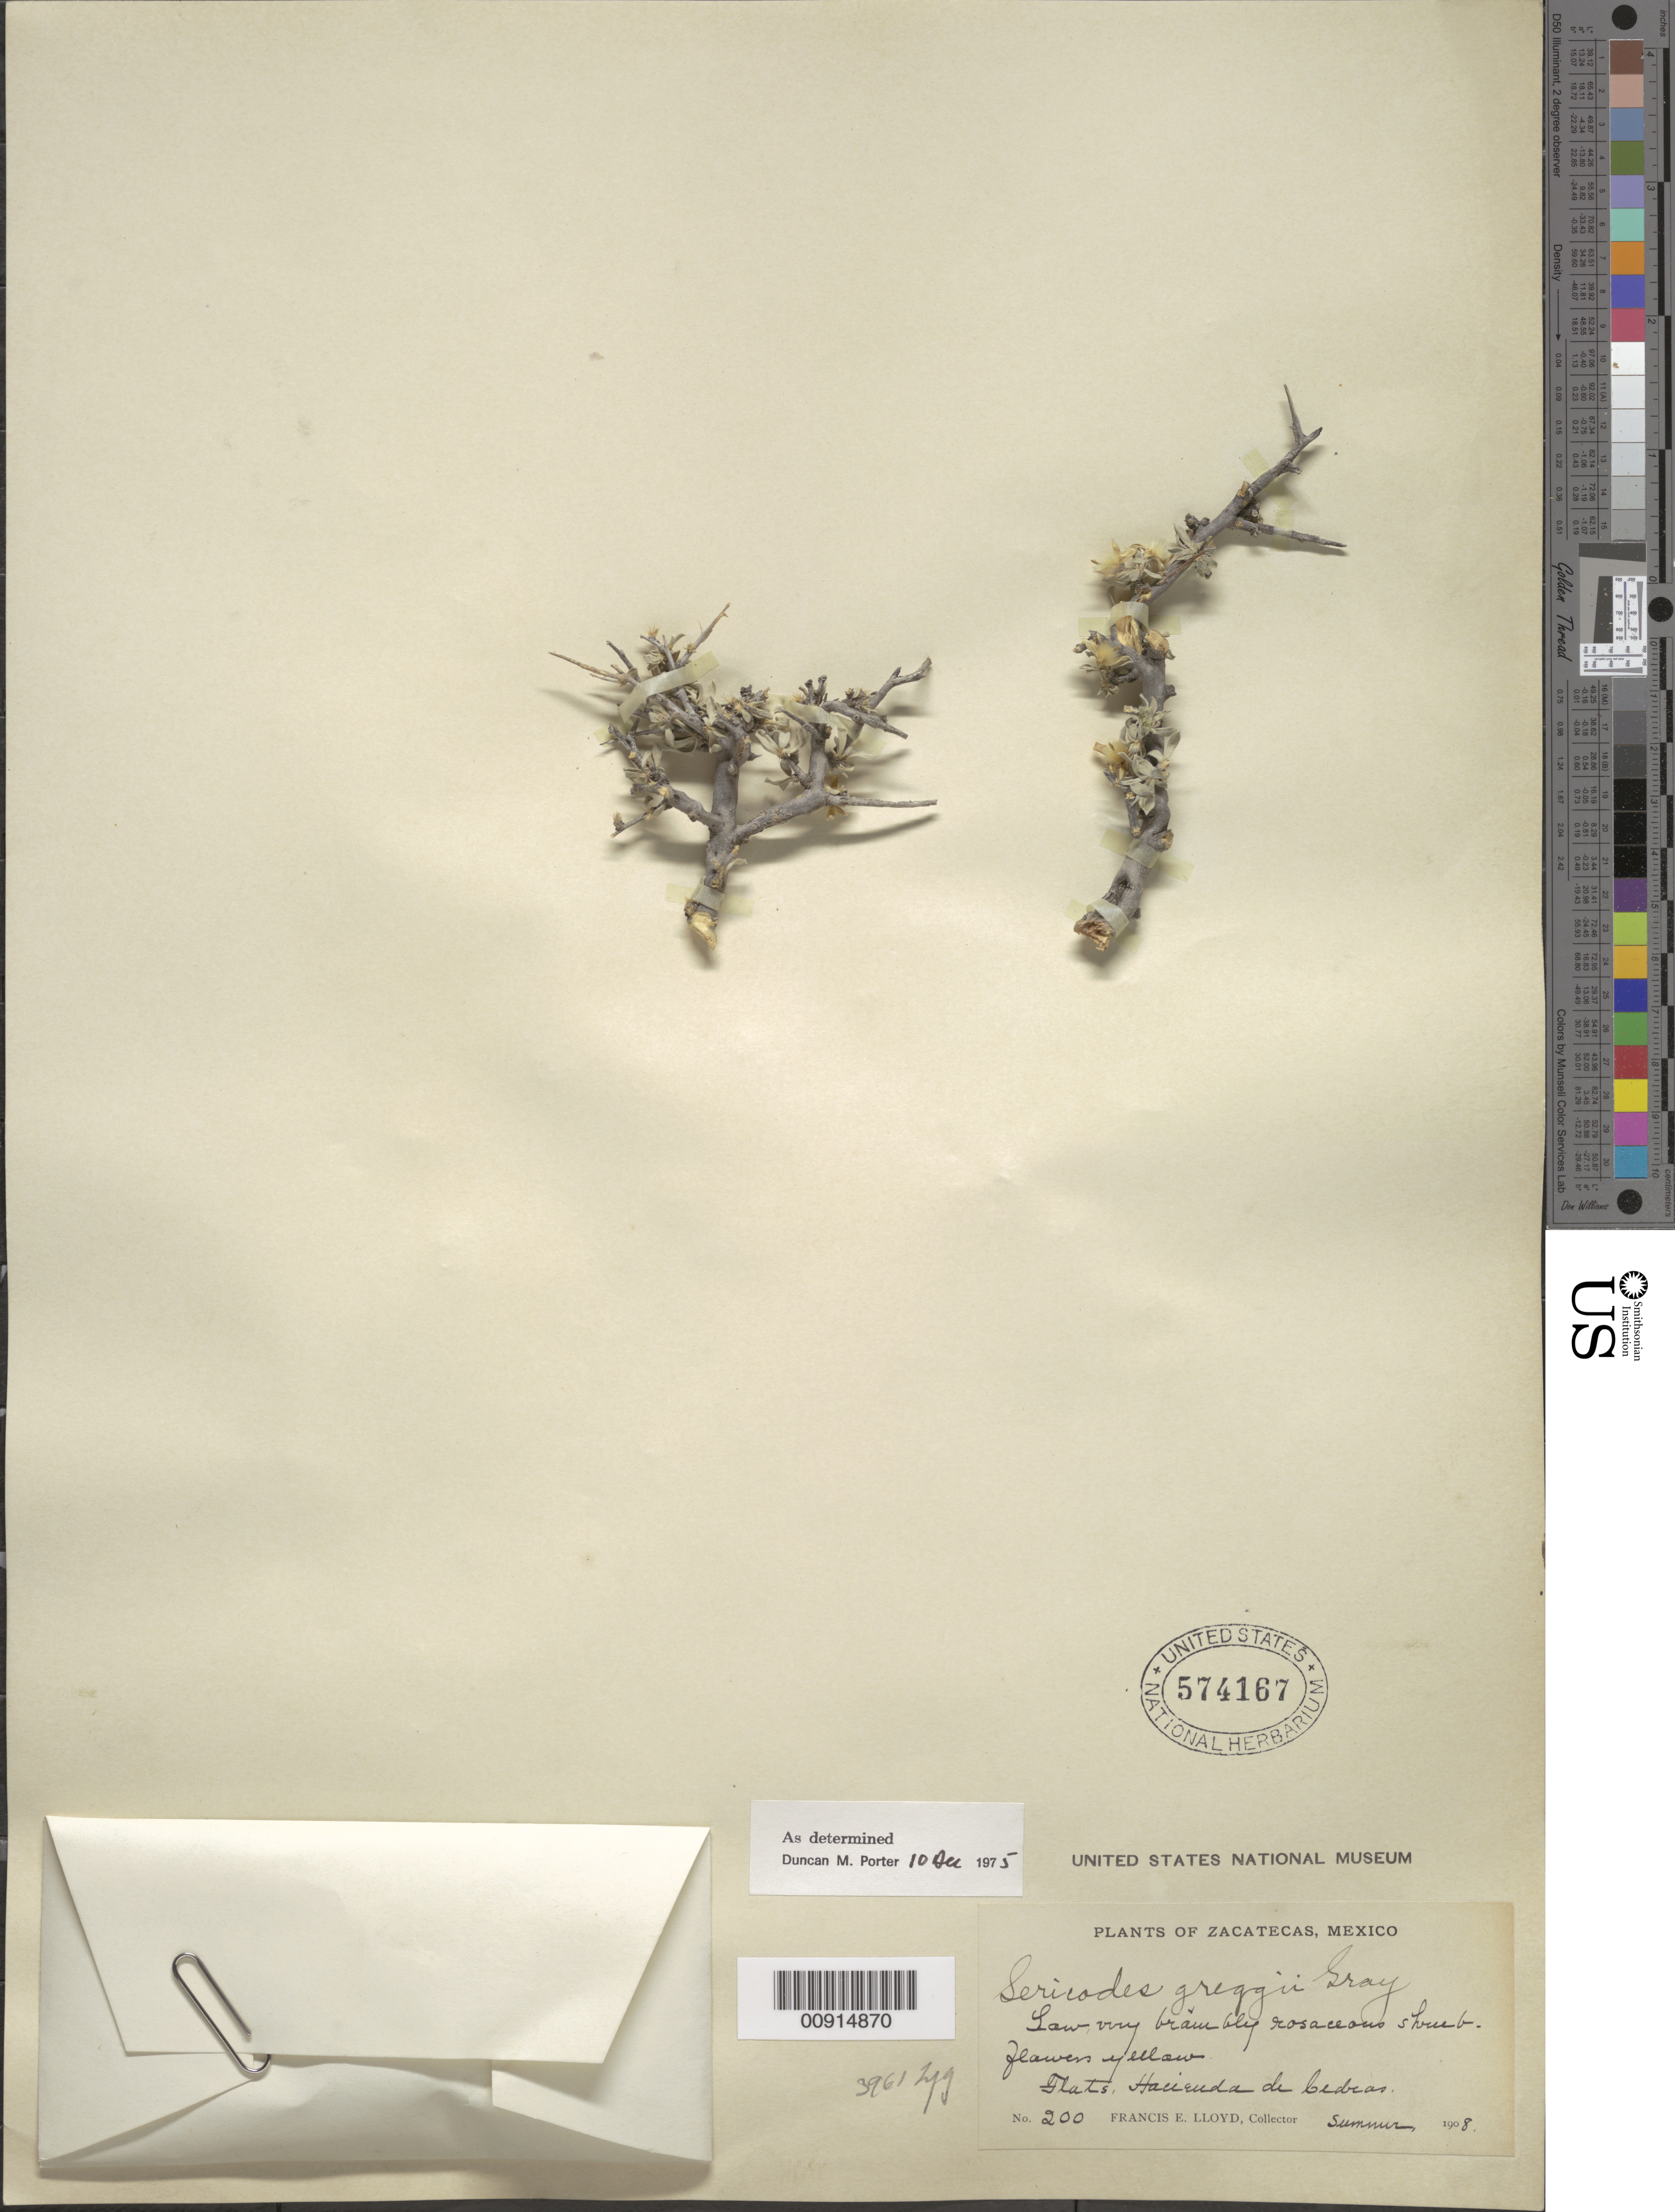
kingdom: Plantae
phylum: Tracheophyta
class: Magnoliopsida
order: Zygophyllales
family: Zygophyllaceae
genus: Sericodes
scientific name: Sericodes greggii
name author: A. Gray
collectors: F. E. Lloyd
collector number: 200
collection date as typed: Jun 1908 to -- Aug 1908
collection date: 1908-06/1908-08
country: Mexico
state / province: Zacatecas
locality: Zacatecas: Hacienda de Cedros.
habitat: Flats.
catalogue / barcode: US 574167